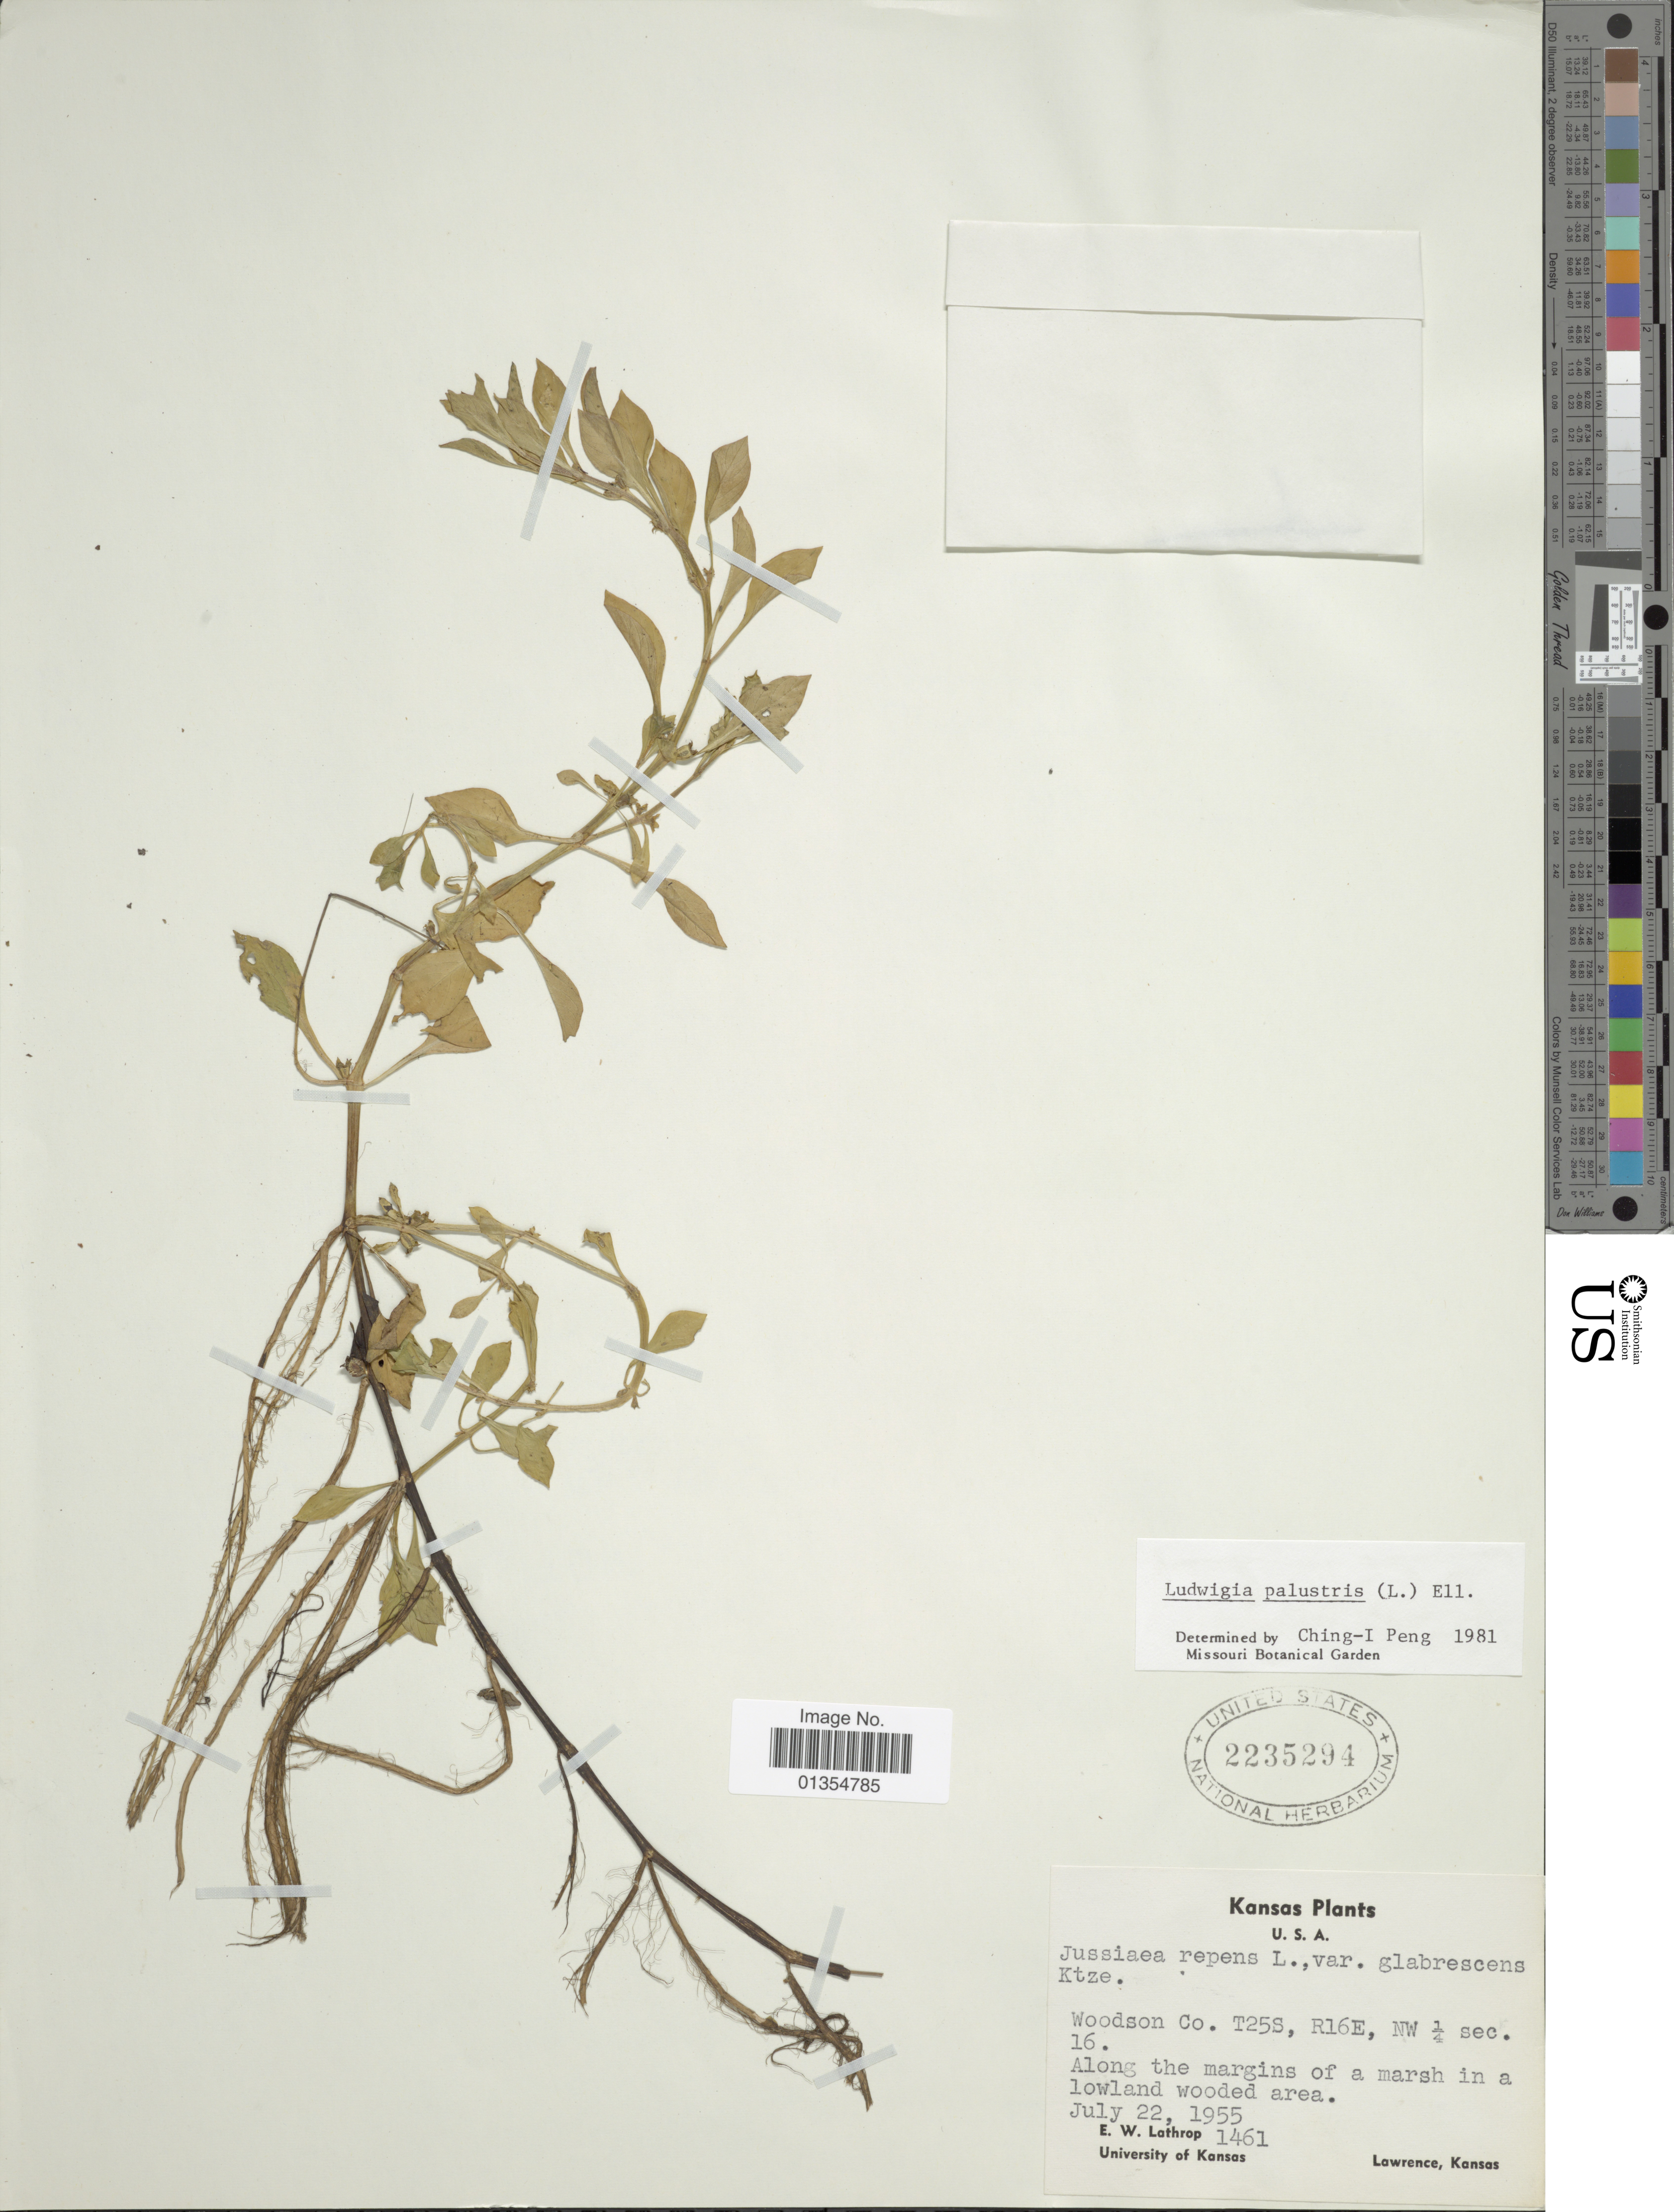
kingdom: Plantae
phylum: Tracheophyta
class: Magnoliopsida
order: Myrtales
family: Onagraceae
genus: Ludwigia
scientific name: Ludwigia palustris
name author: (L.) Elliott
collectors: E. W. Lathrop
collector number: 1461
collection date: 1955-07-22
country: United States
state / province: Kansas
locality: Woodson Co. T25S, R16E, NW 1/4 sec 16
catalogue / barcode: US 2235294